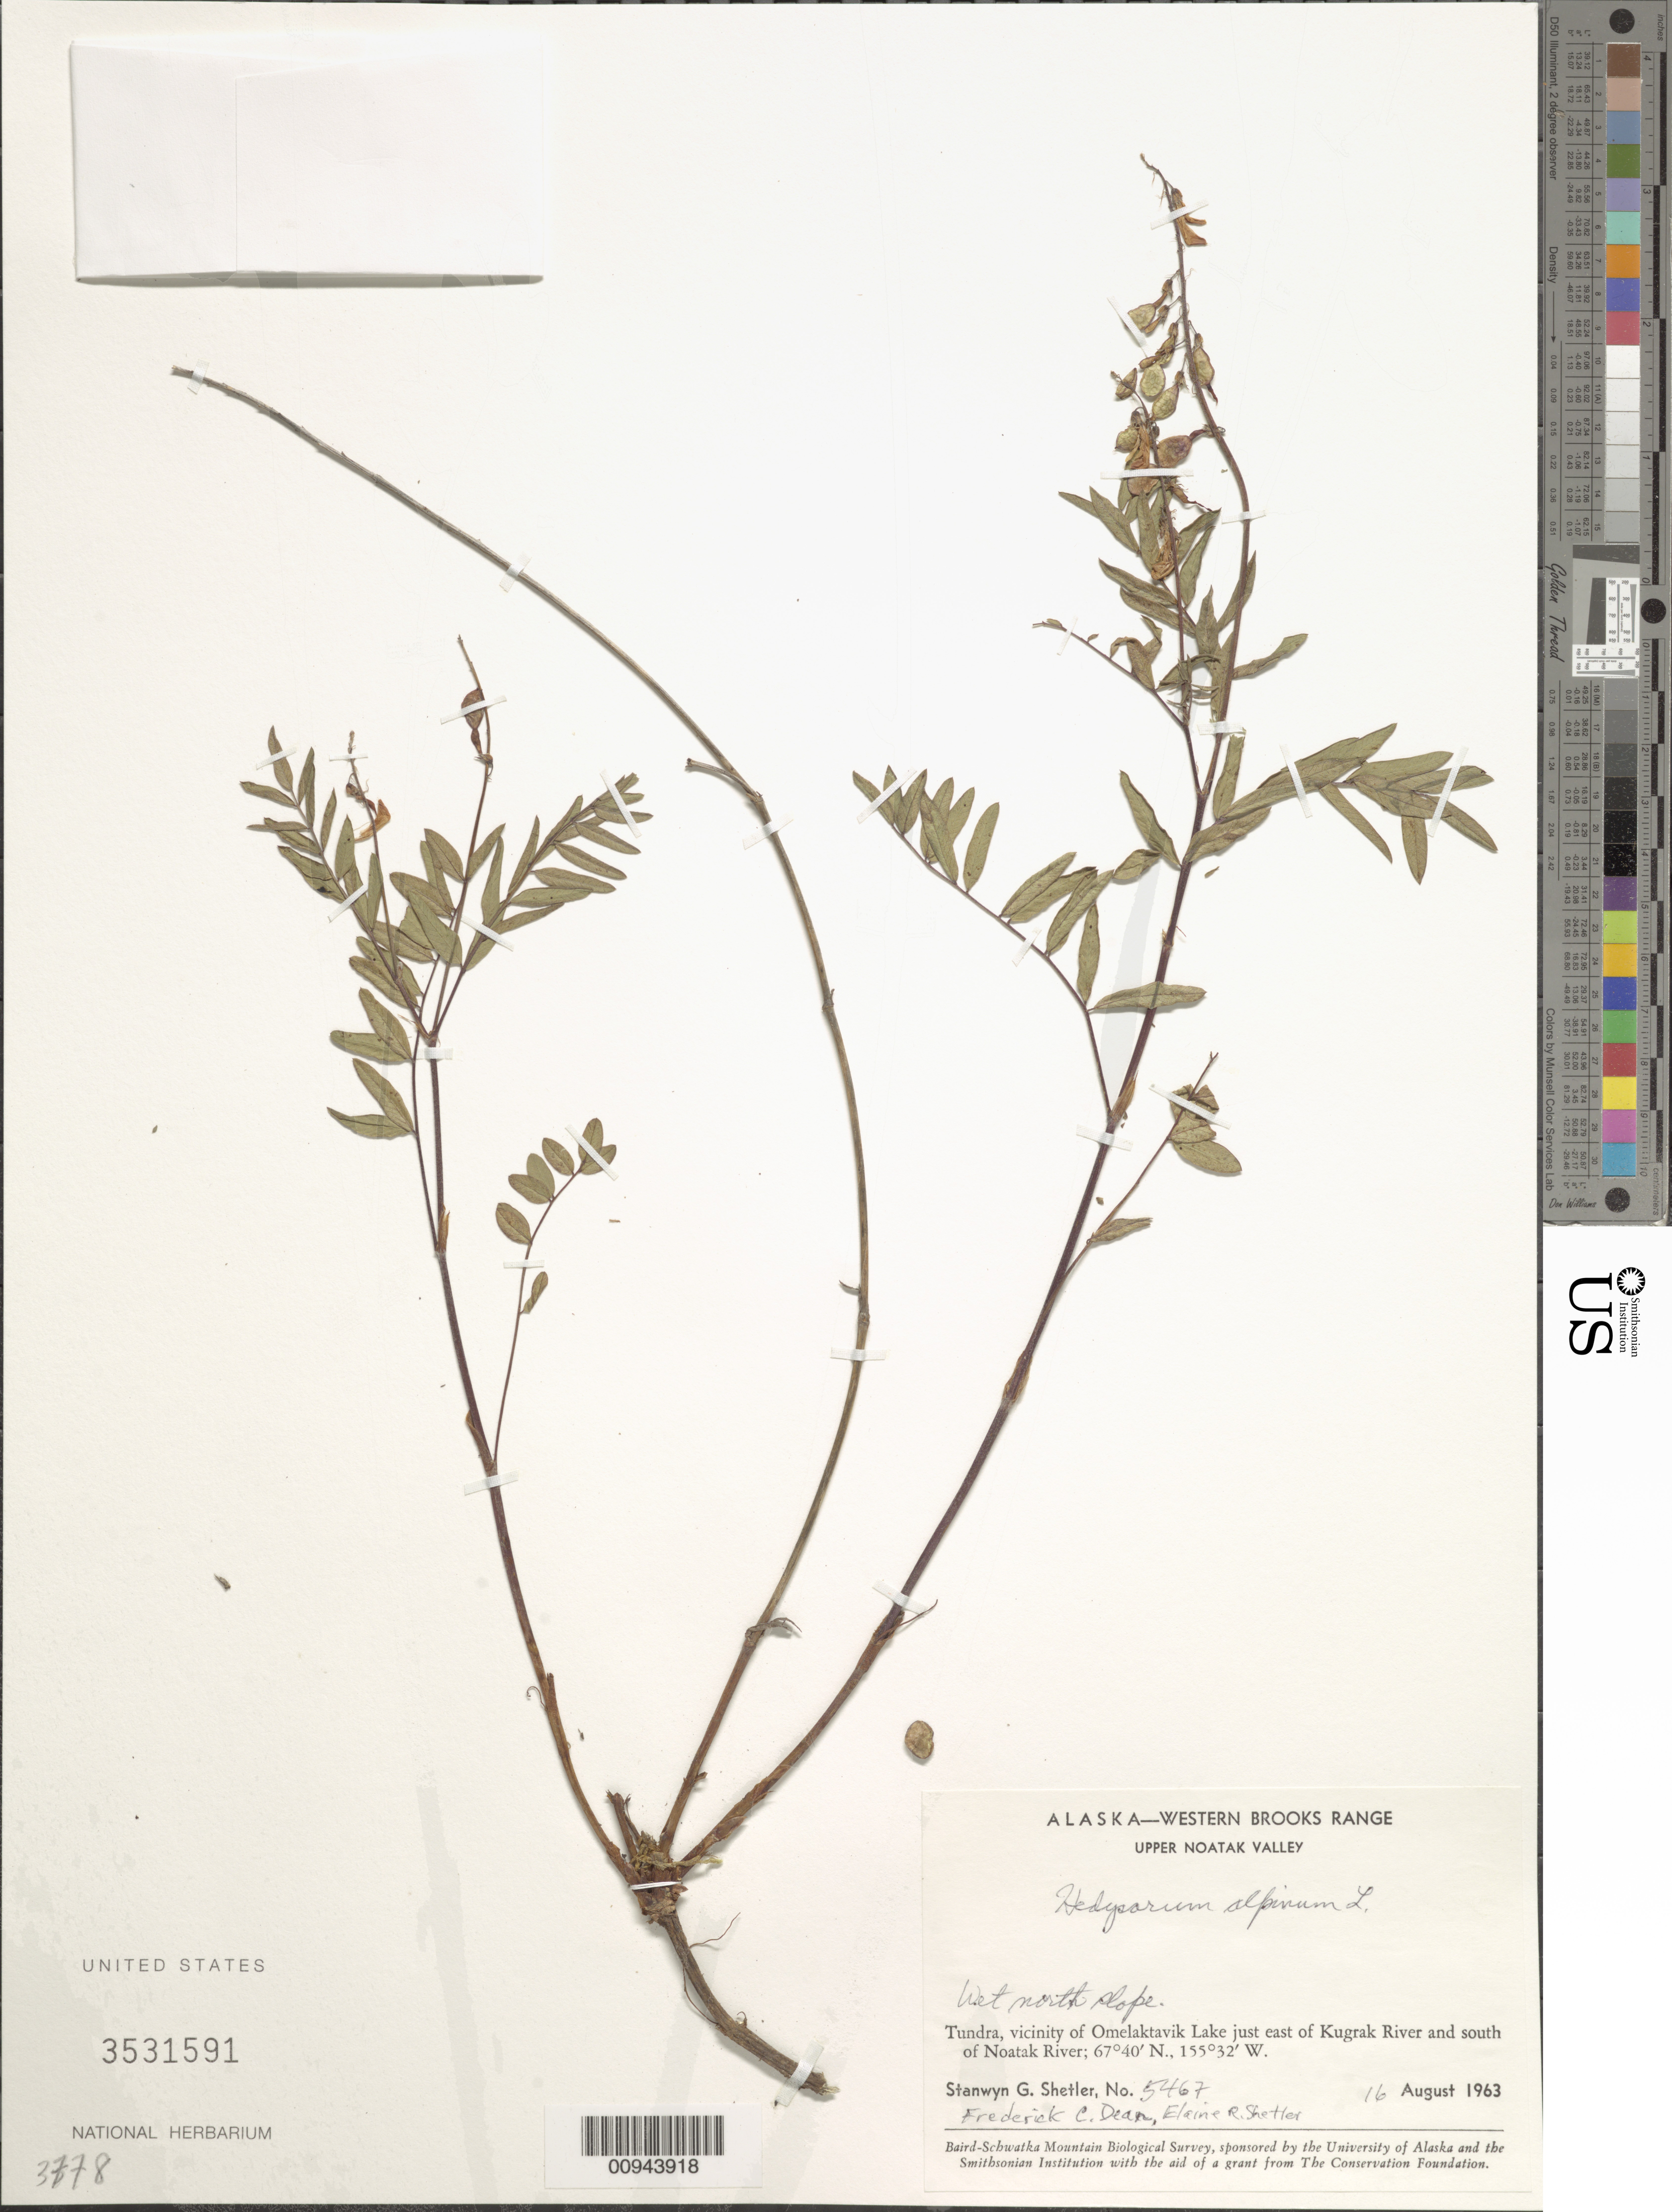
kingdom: Plantae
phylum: Tracheophyta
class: Magnoliopsida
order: Fabales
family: Fabaceae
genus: Hedysarum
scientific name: Hedysarum alpinum var. americanum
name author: Michx. ex Pursh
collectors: S. Shetler, F. C. Dean & E. R. Shetler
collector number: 5467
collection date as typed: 16 Aug 1963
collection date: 1963-08-16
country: United States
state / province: Alaska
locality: Vicinity of Omelaktavik Lake just east of Kugrak River and south of Noatak River. Western Brooks Range, Upper Noatak Valley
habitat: Tundra. Wet north slope.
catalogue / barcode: US 3531591